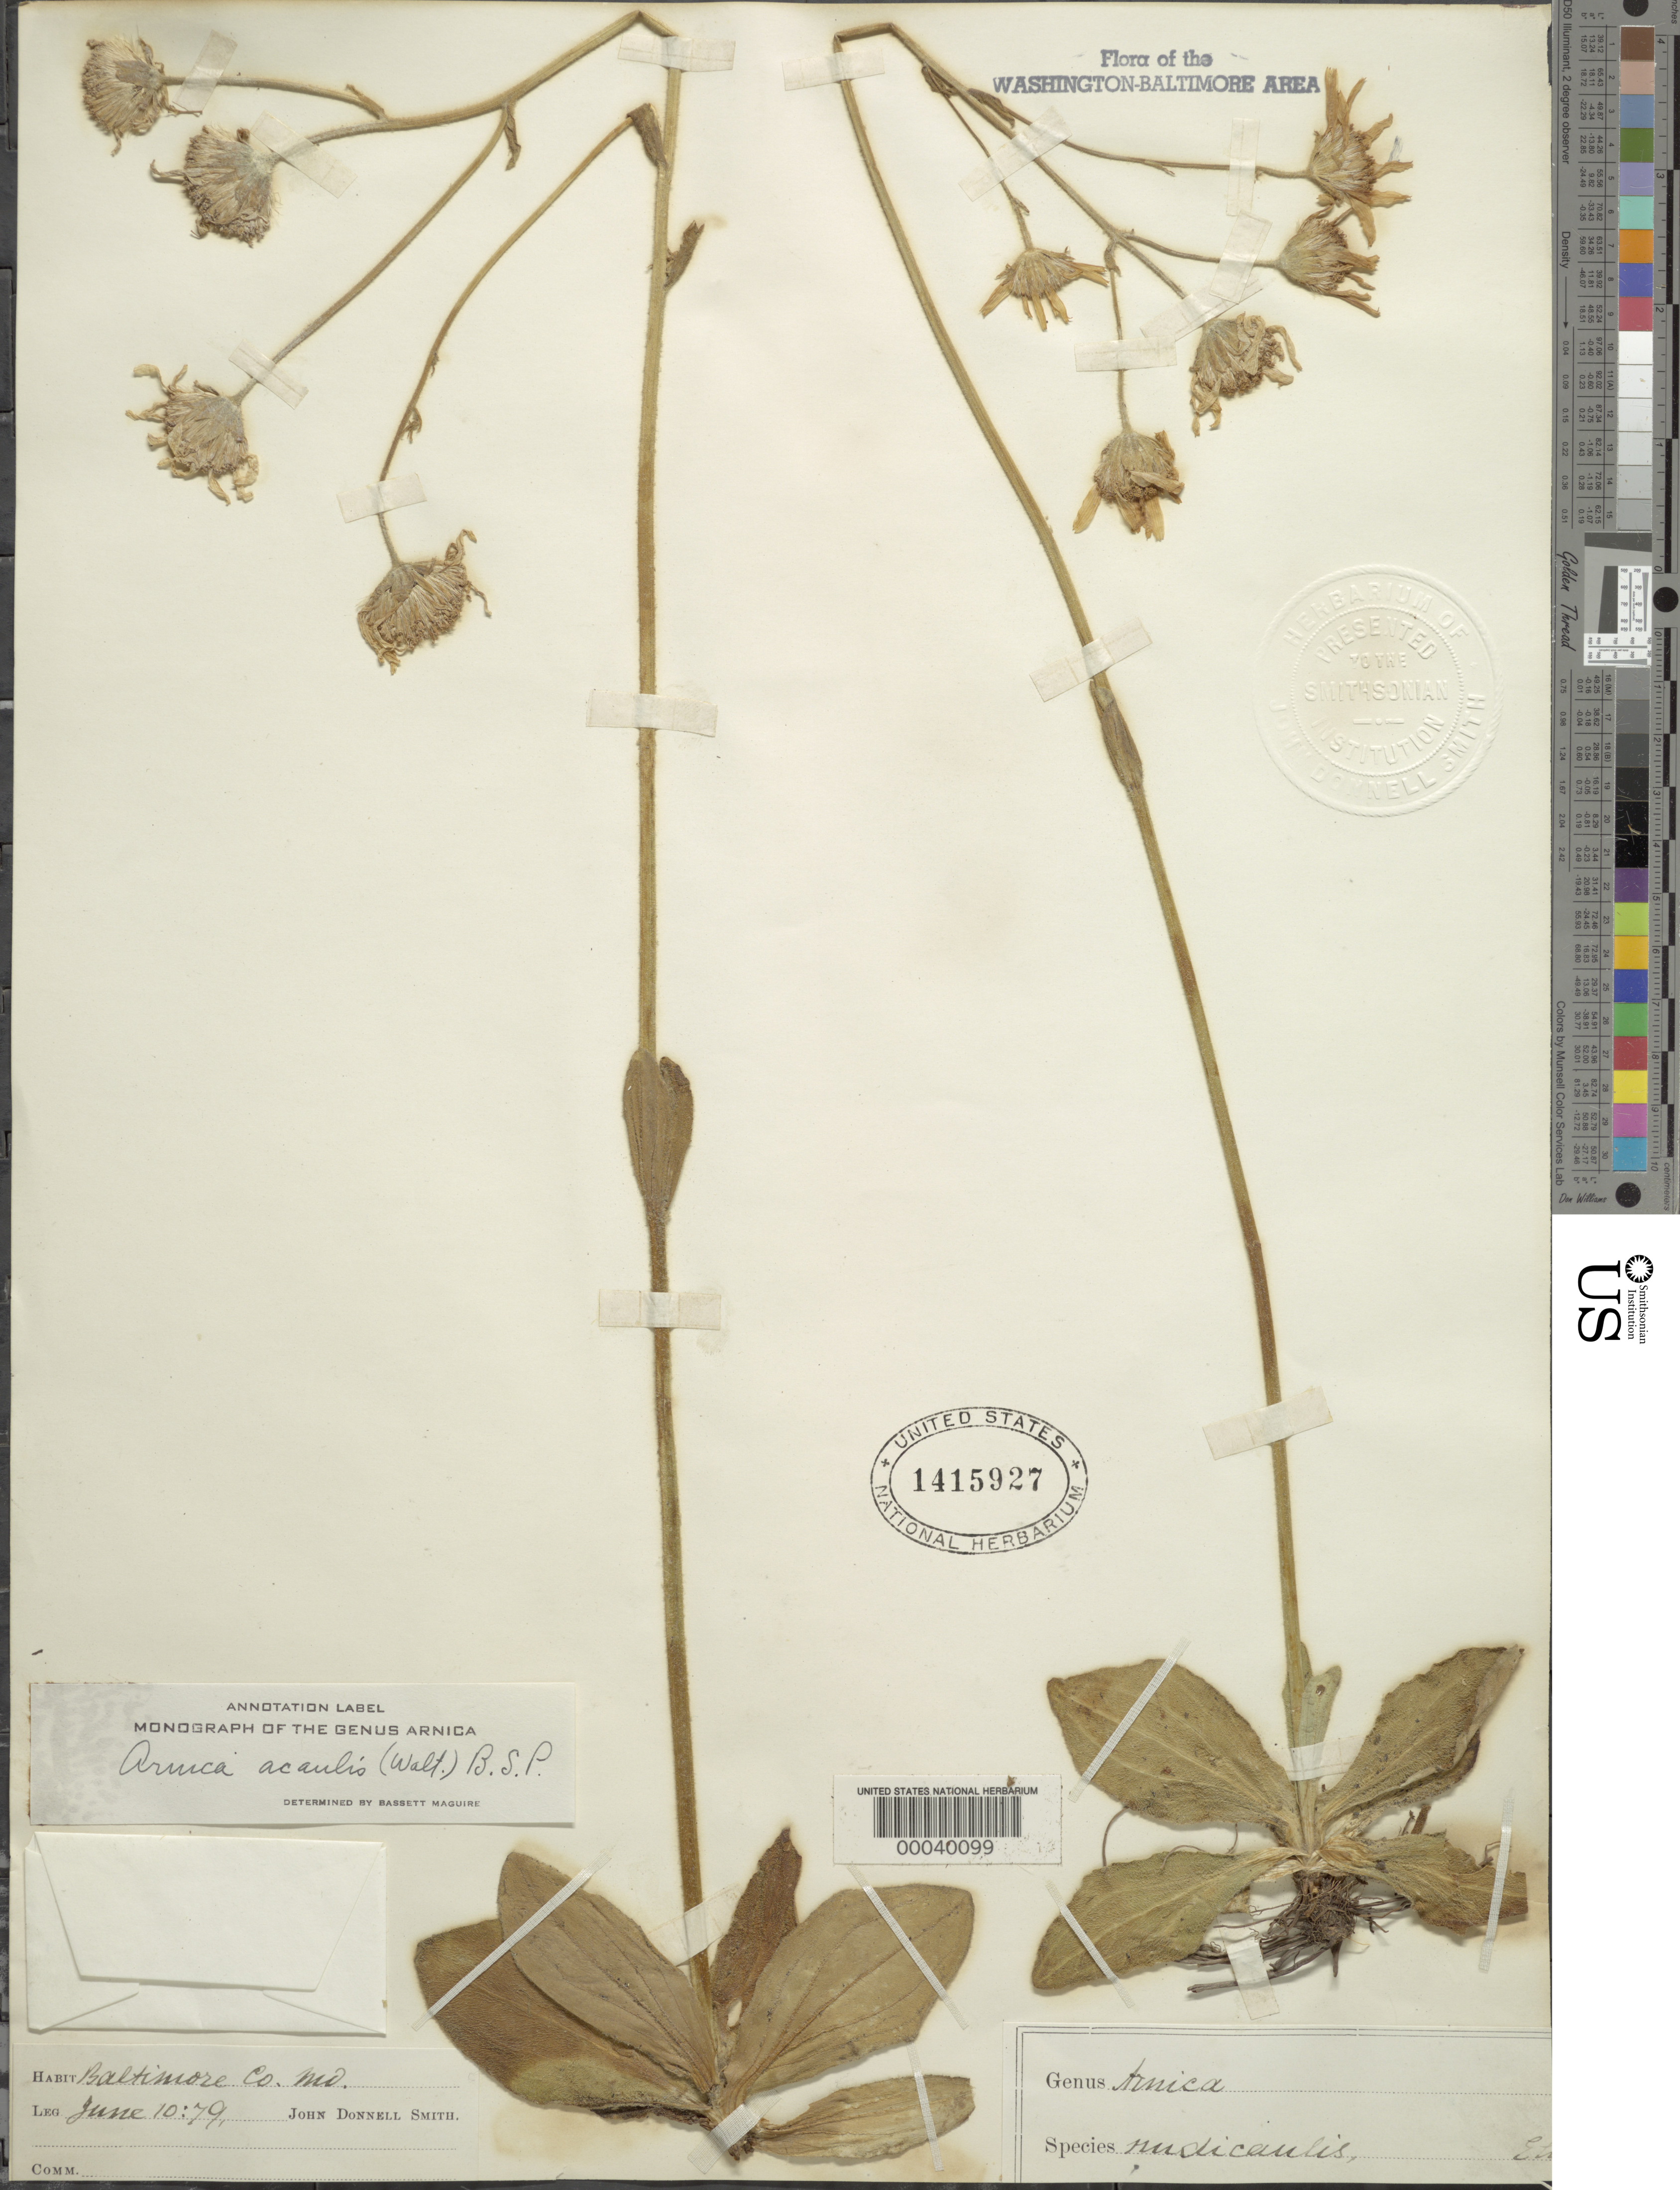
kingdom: Plantae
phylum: Tracheophyta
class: Magnoliopsida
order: Asterales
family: Asteraceae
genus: Arnica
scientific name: Arnica acaulis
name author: (Walter) Britton, Stearns & Poggenb.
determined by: Maguire, Bassett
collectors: J. Donnell Smith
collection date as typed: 10 Jun 1879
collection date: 1879-06-10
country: United States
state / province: Maryland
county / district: Baltimore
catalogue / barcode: US 1415927